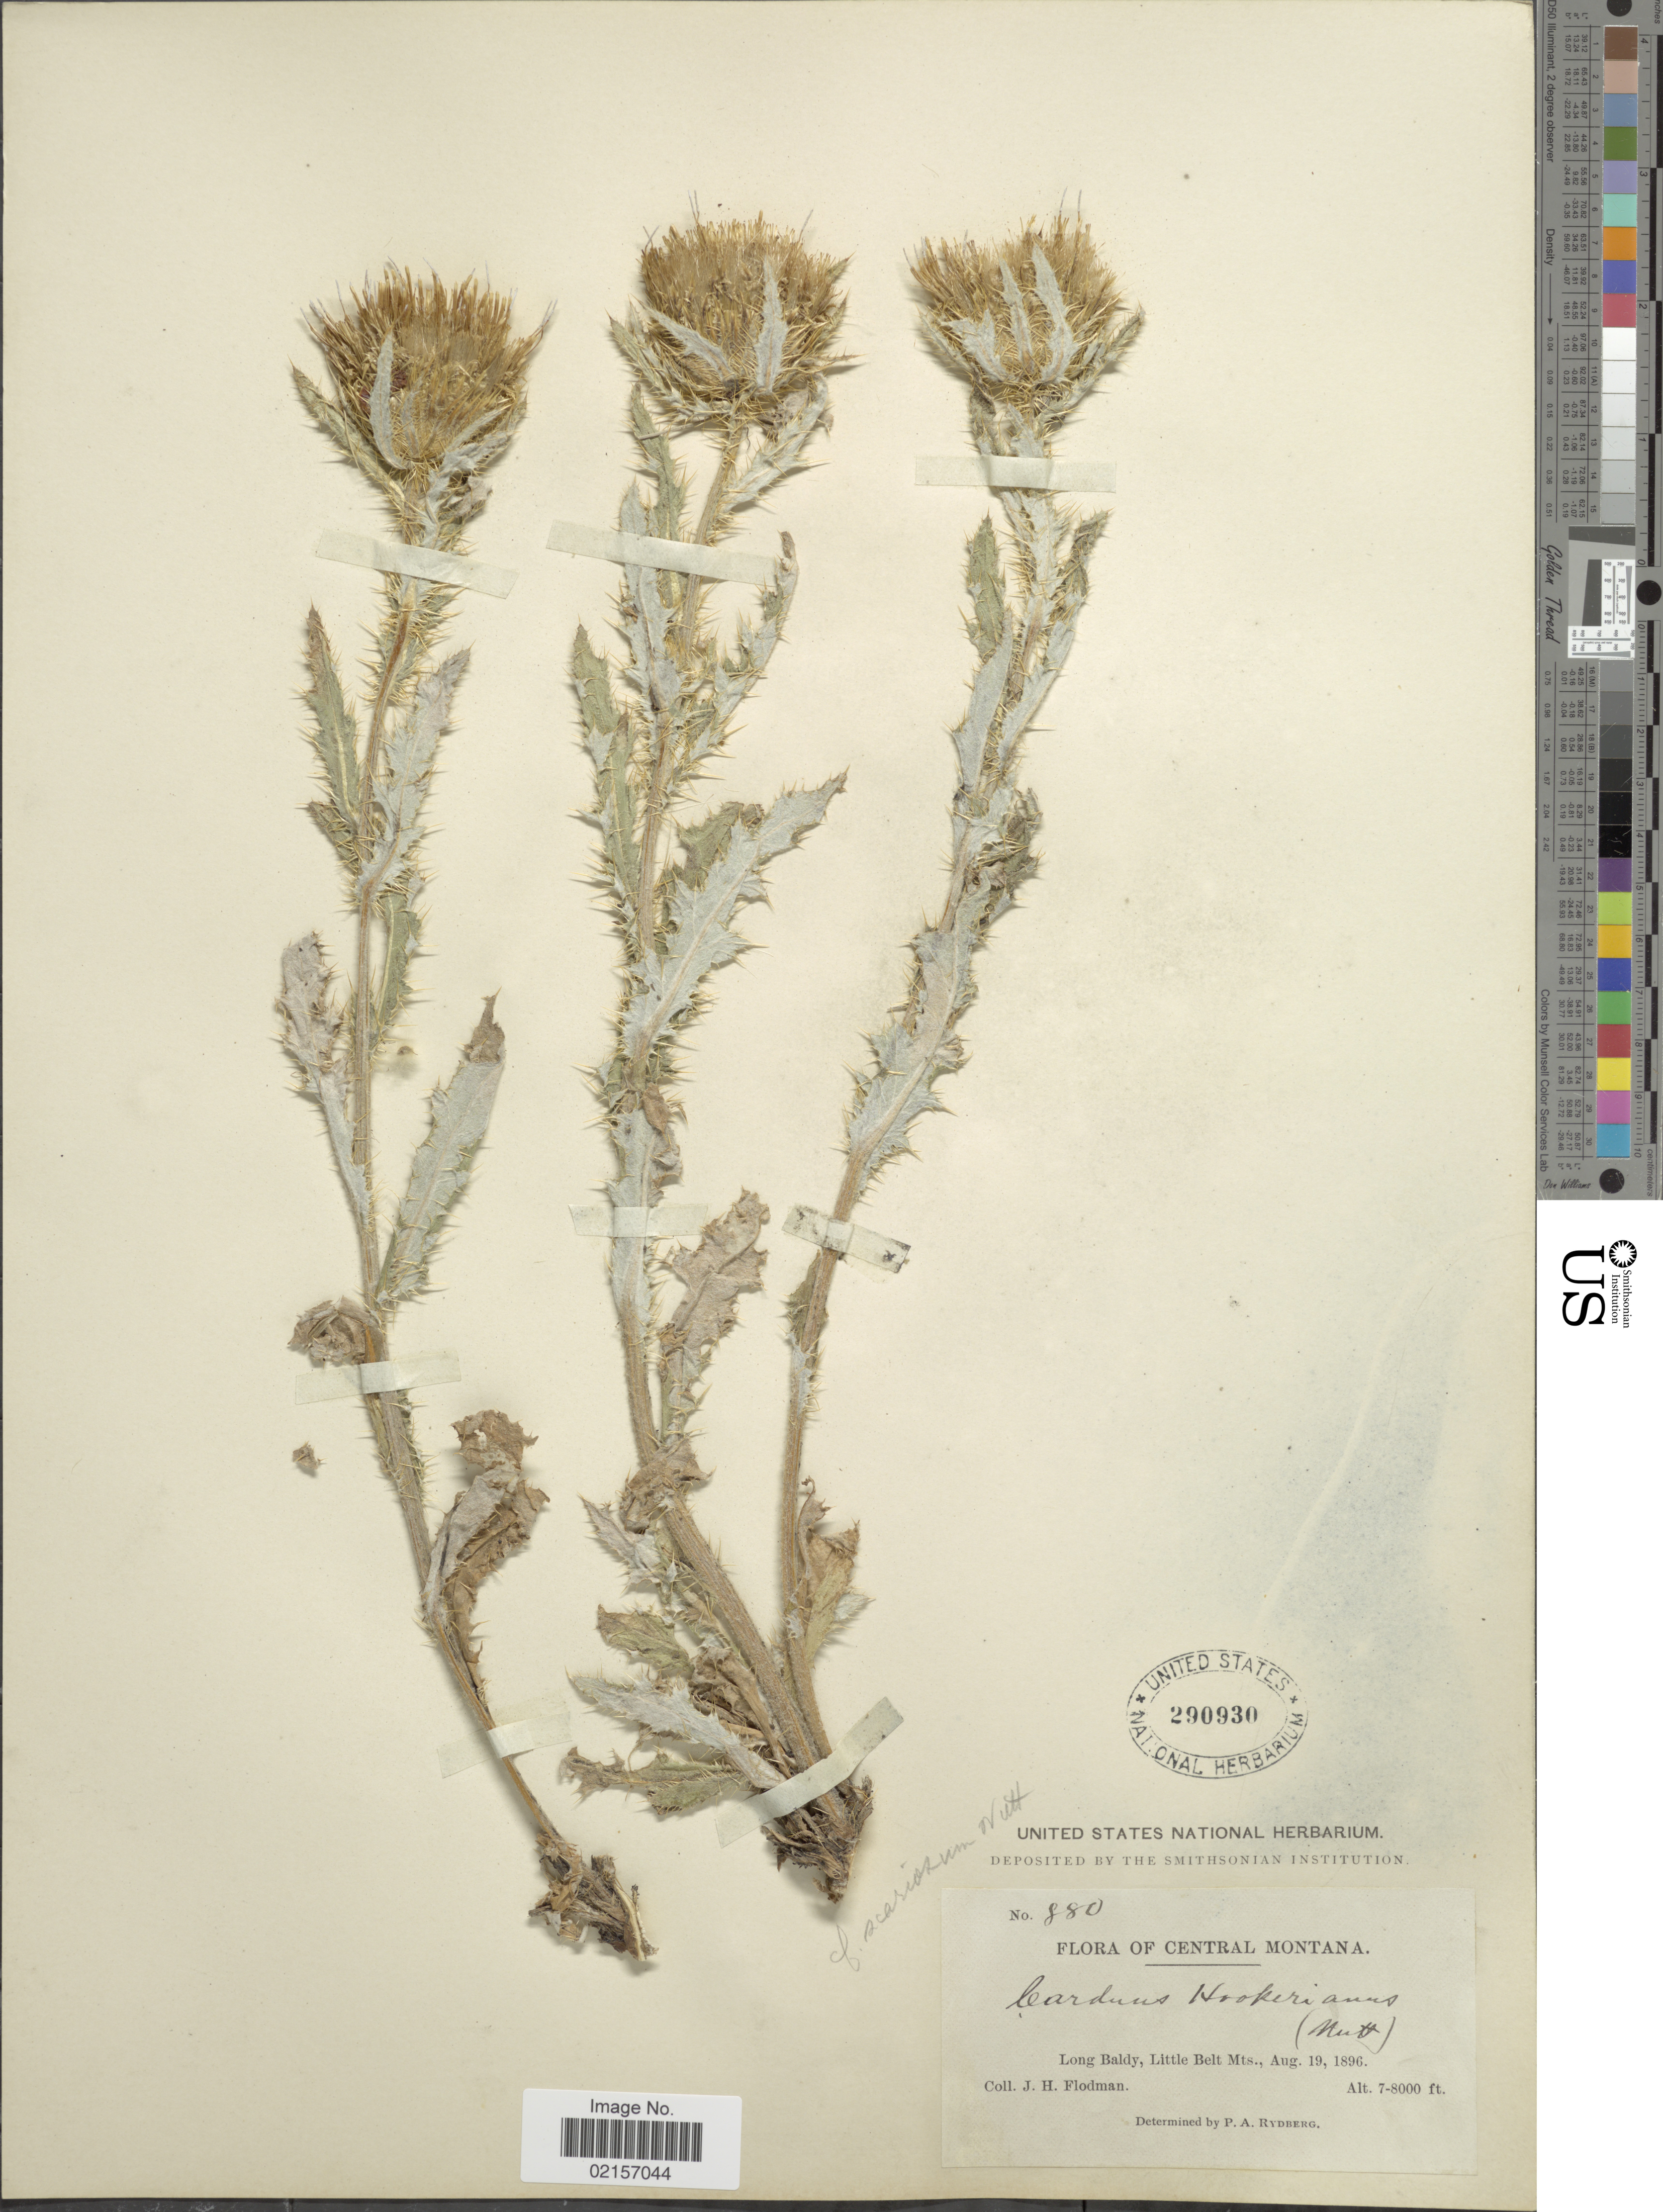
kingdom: Plantae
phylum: Tracheophyta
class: Magnoliopsida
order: Asterales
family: Asteraceae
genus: Cirsium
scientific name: Cirsium hookerianum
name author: Nutt.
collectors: J. Flodman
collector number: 880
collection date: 1896-08-19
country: United States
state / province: Montana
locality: Central Montana, Long Baldy, Little Belt Mts.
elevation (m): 2134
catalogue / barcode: US 290930